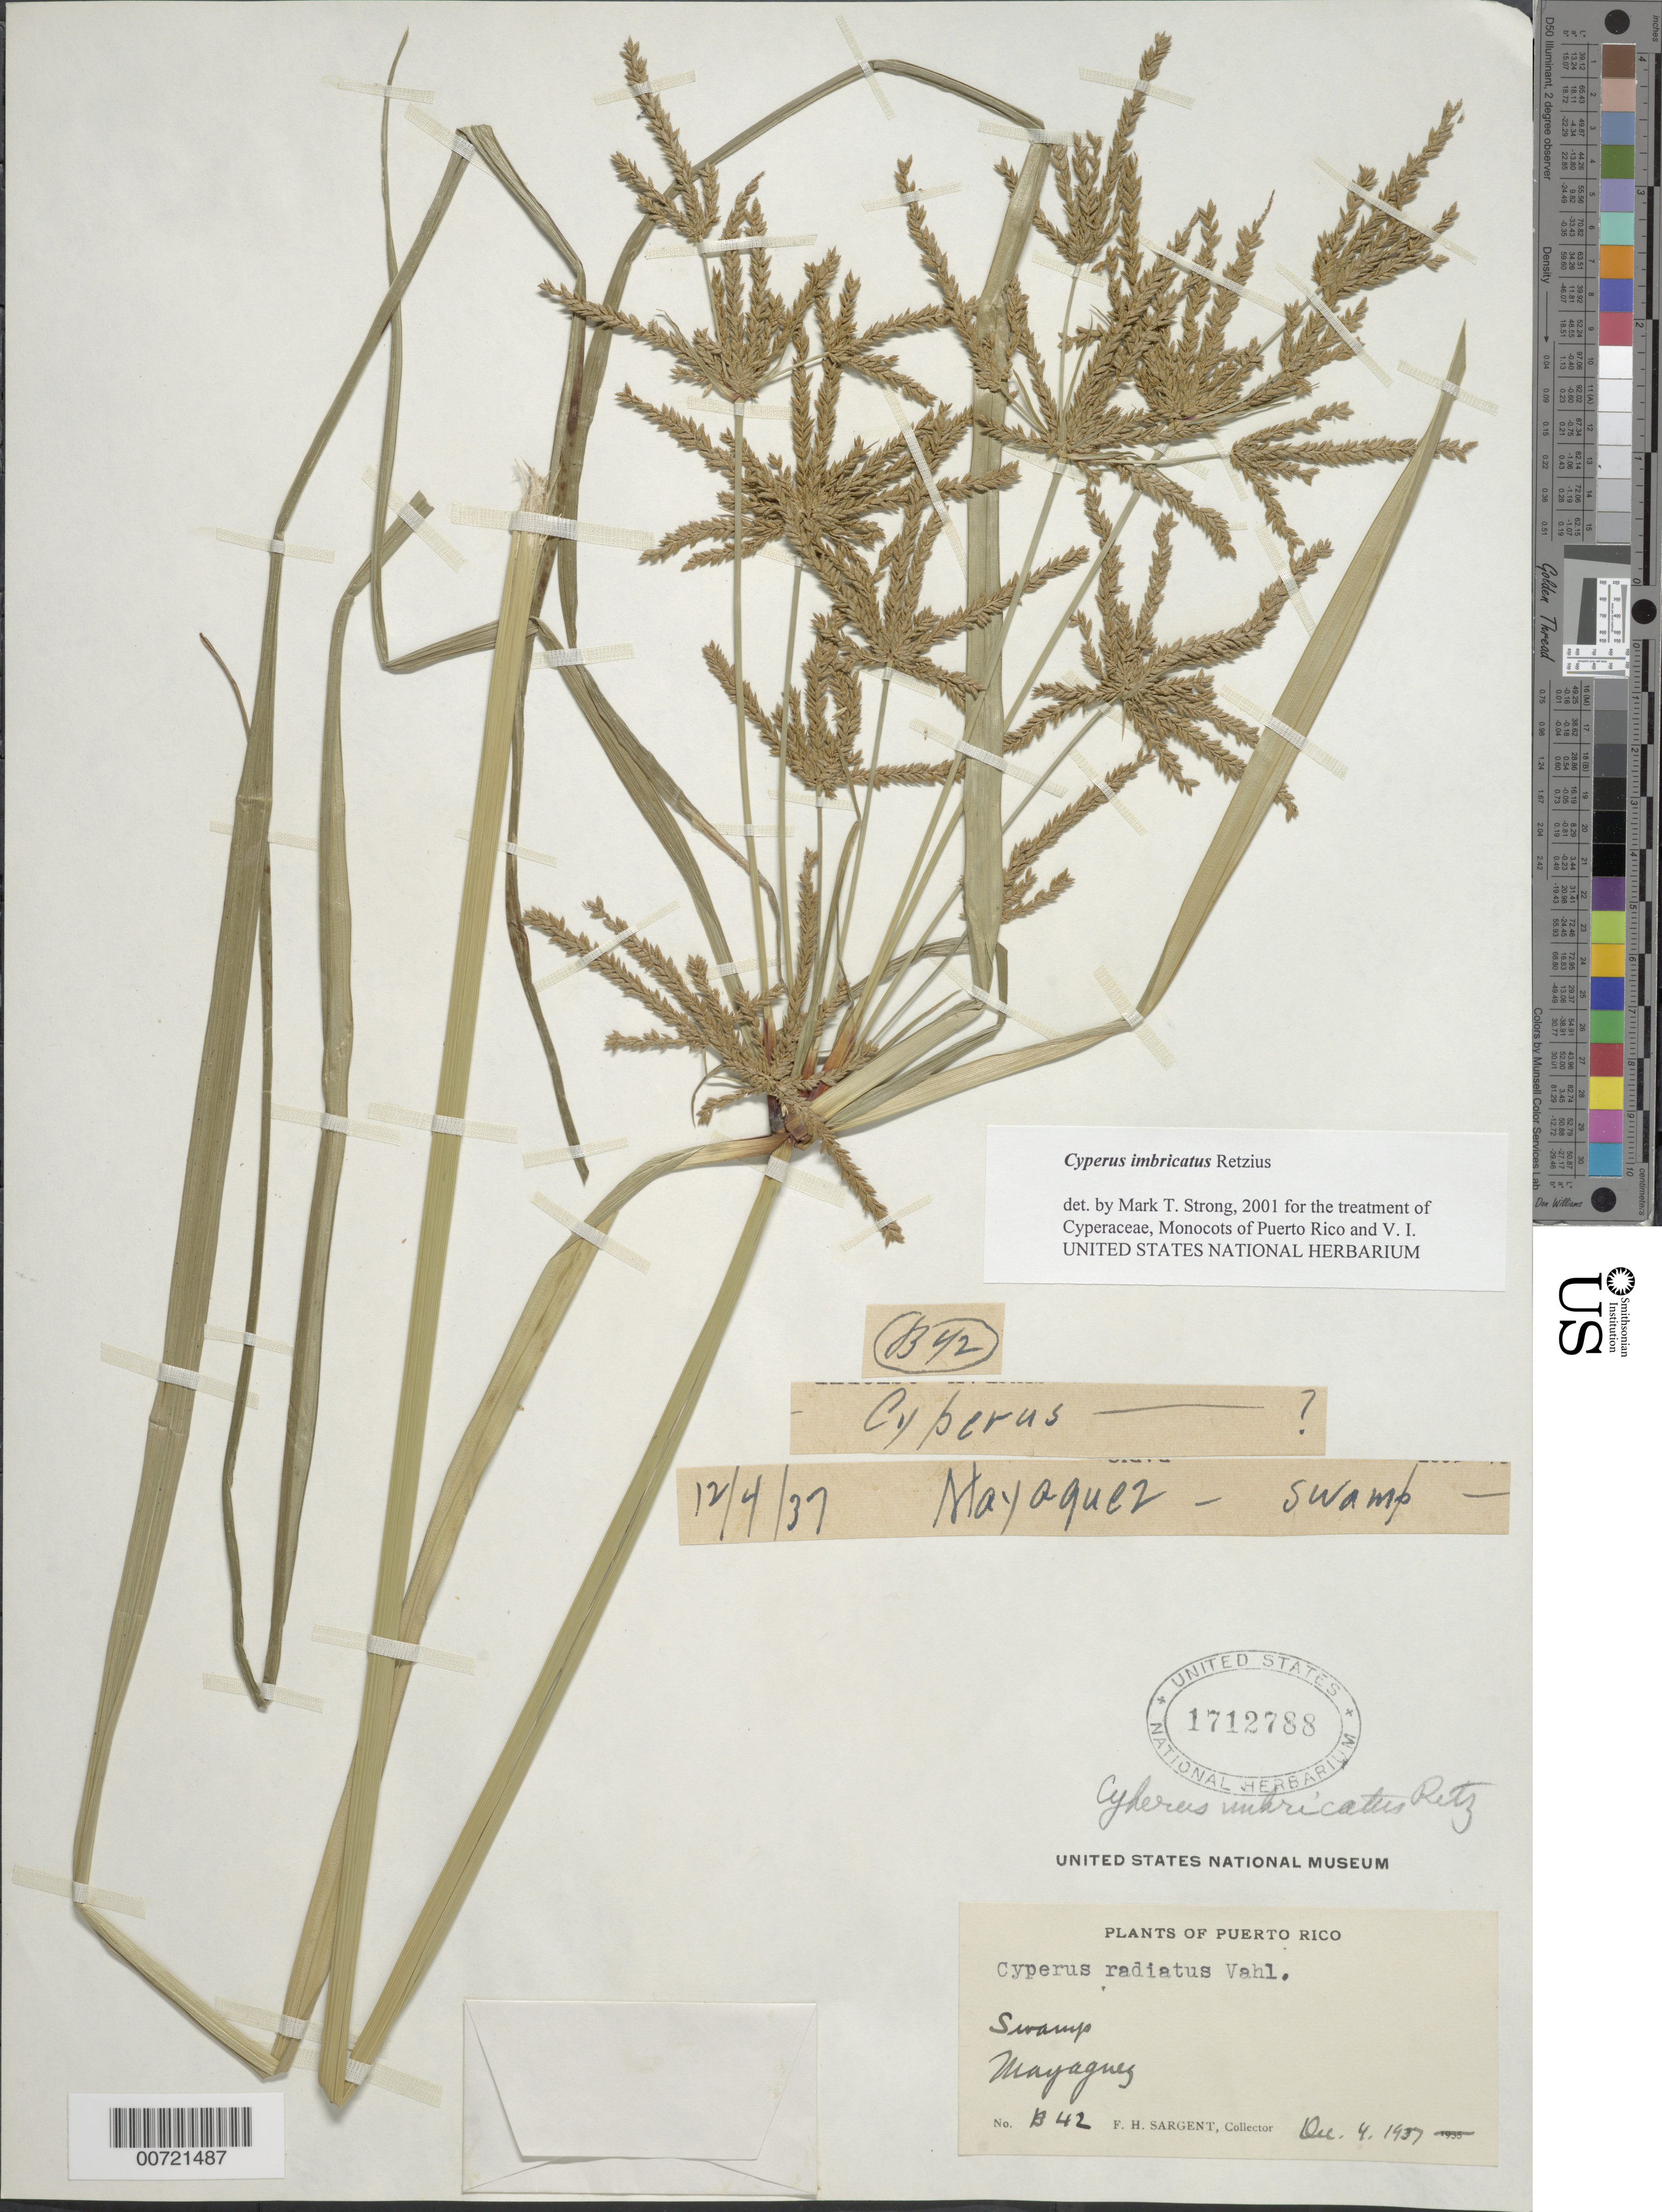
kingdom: Plantae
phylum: Tracheophyta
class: Liliopsida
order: Poales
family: Cyperaceae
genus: Cyperus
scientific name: Cyperus imbricatus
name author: Retz.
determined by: Strong, M. T., (US), Smithsonian Institution - National Museum of Natural History (UNITED STATES)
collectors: F. H. Sargent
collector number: B42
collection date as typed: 04 Dec 1937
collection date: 1937-12-04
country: Puerto Rico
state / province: Mayagüez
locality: Mayagüez.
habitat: Swamp.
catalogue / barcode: US 1712788